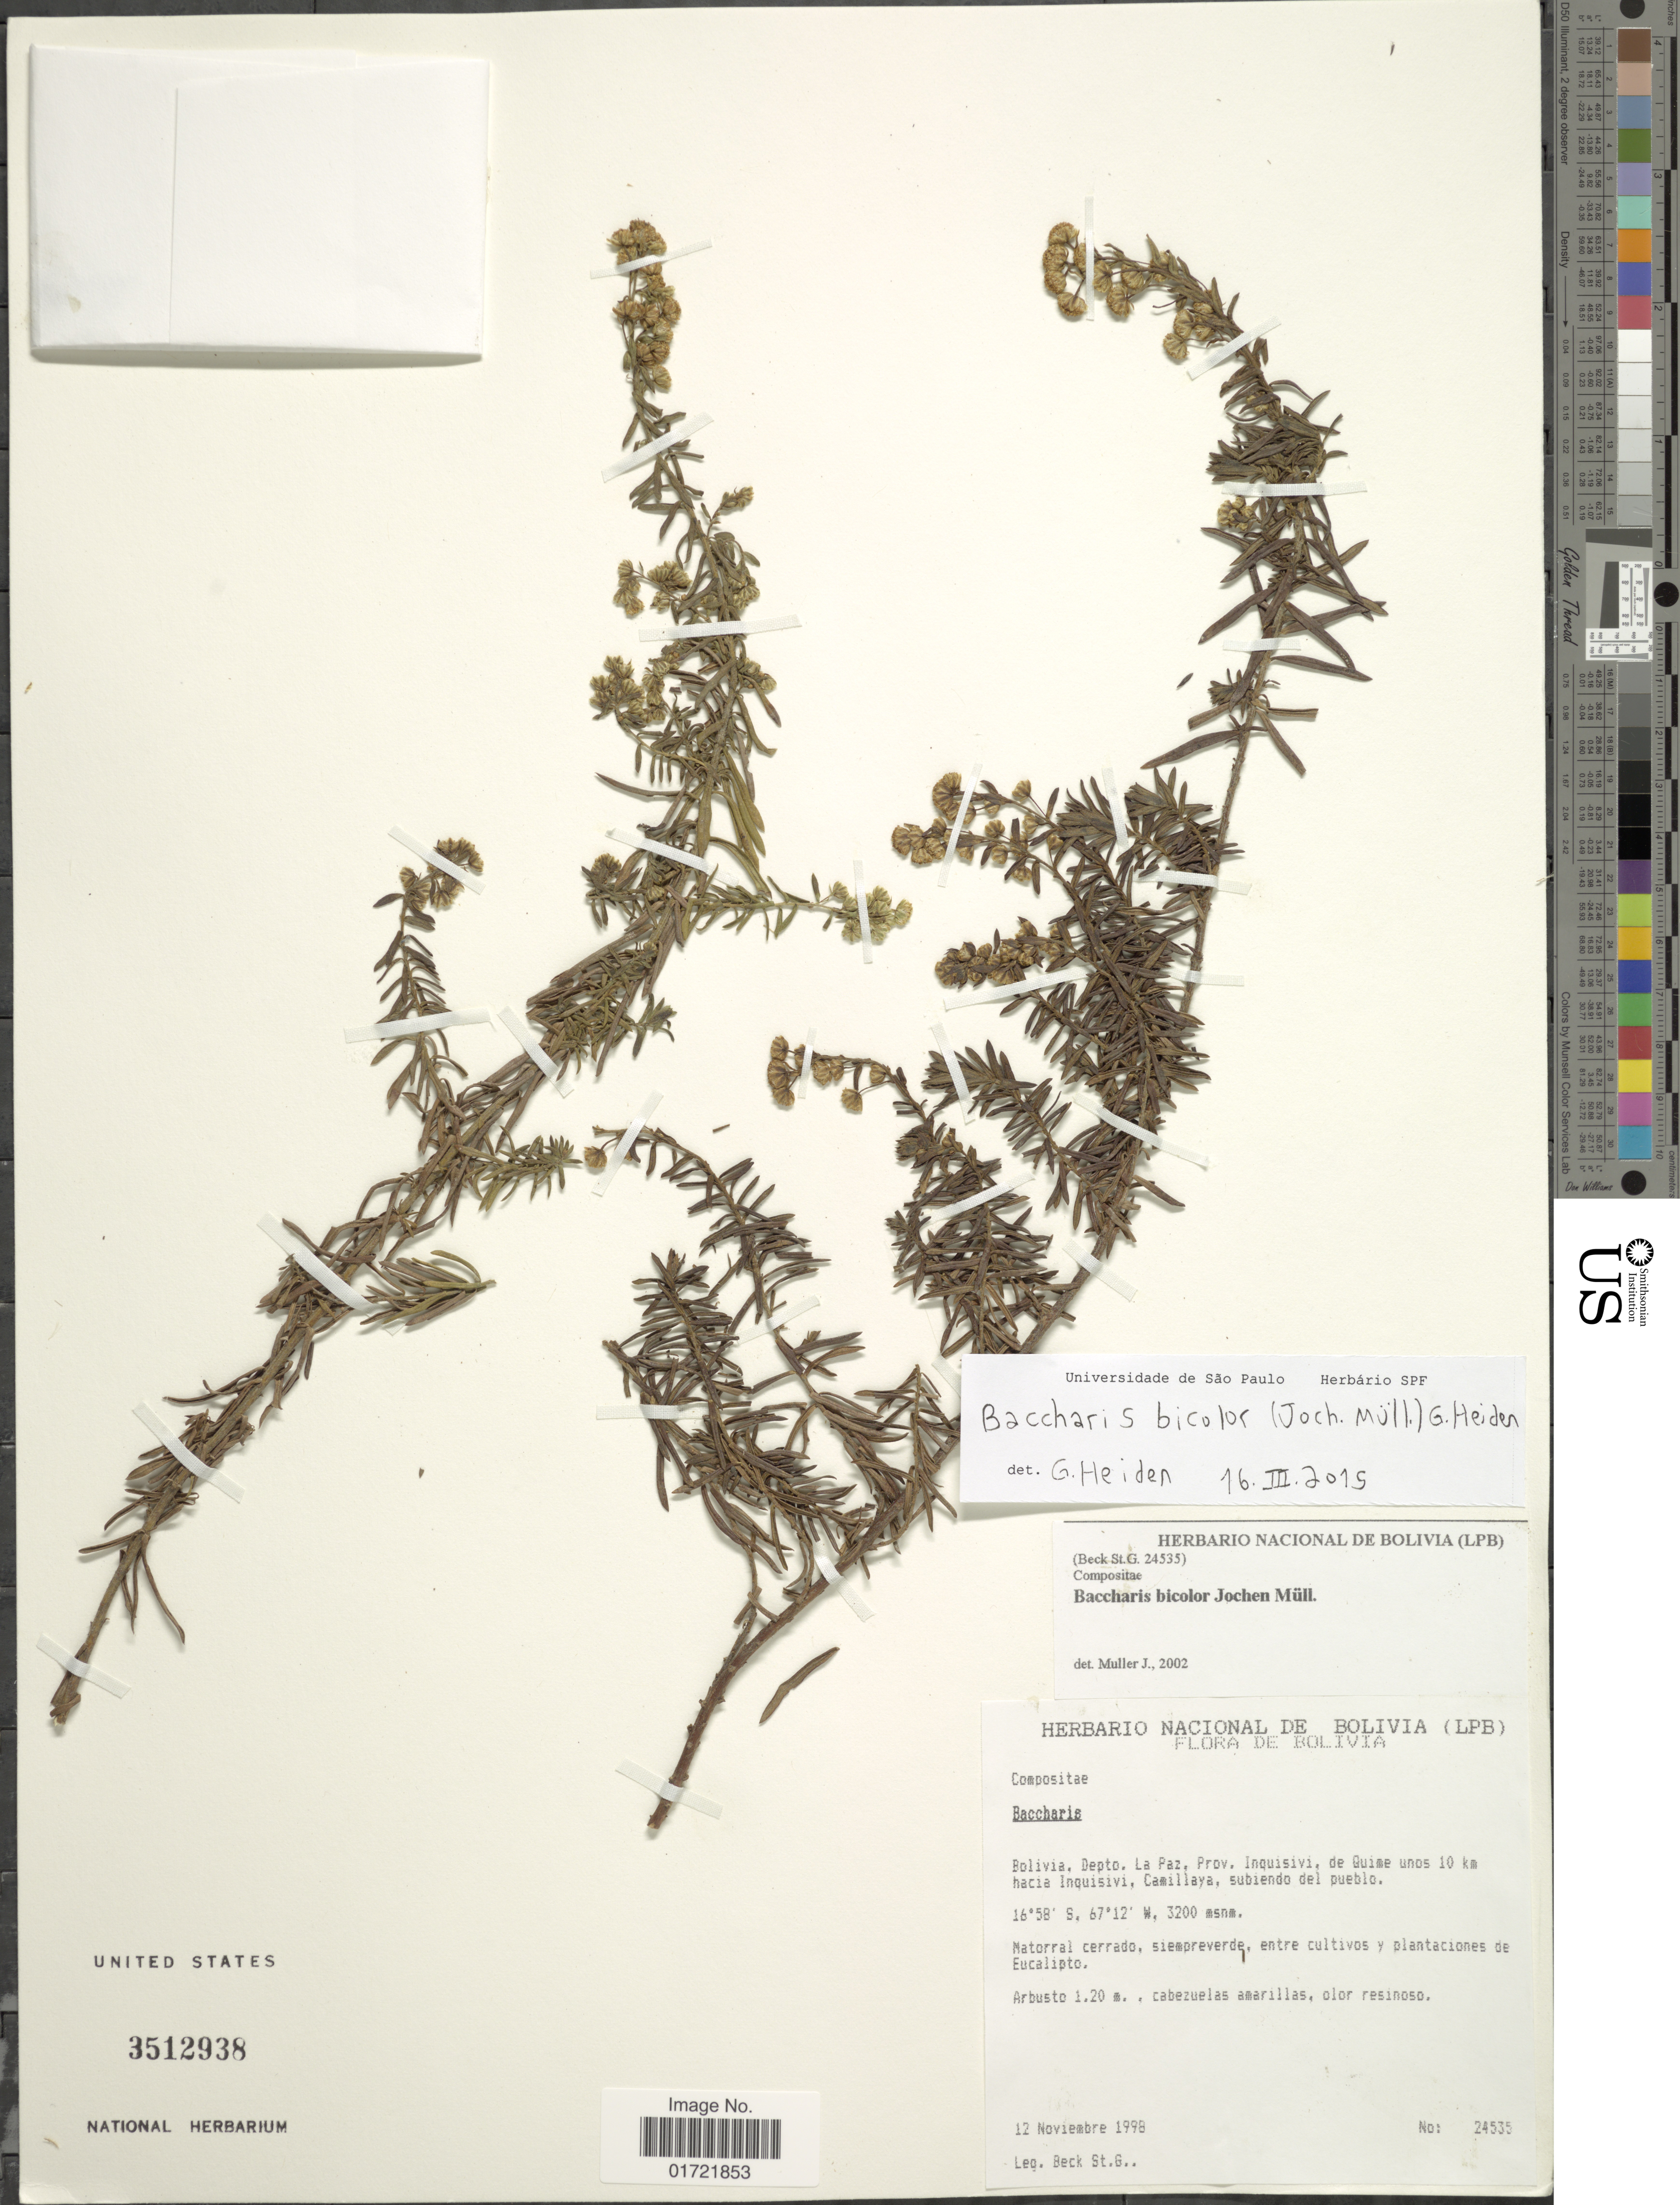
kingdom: Plantae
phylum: Tracheophyta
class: Magnoliopsida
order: Asterales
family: Asteraceae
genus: Baccharis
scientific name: Baccharis bicolor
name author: (Joch. Müll.) G. Heiden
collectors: S. G. Beck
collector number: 24535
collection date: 1998-11-12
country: Bolivia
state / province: La Paz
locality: Prov. Inquisivi, de Quime unos 10 km hacia Inquisivi, camillaya.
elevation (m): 3200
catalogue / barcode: US 3512938